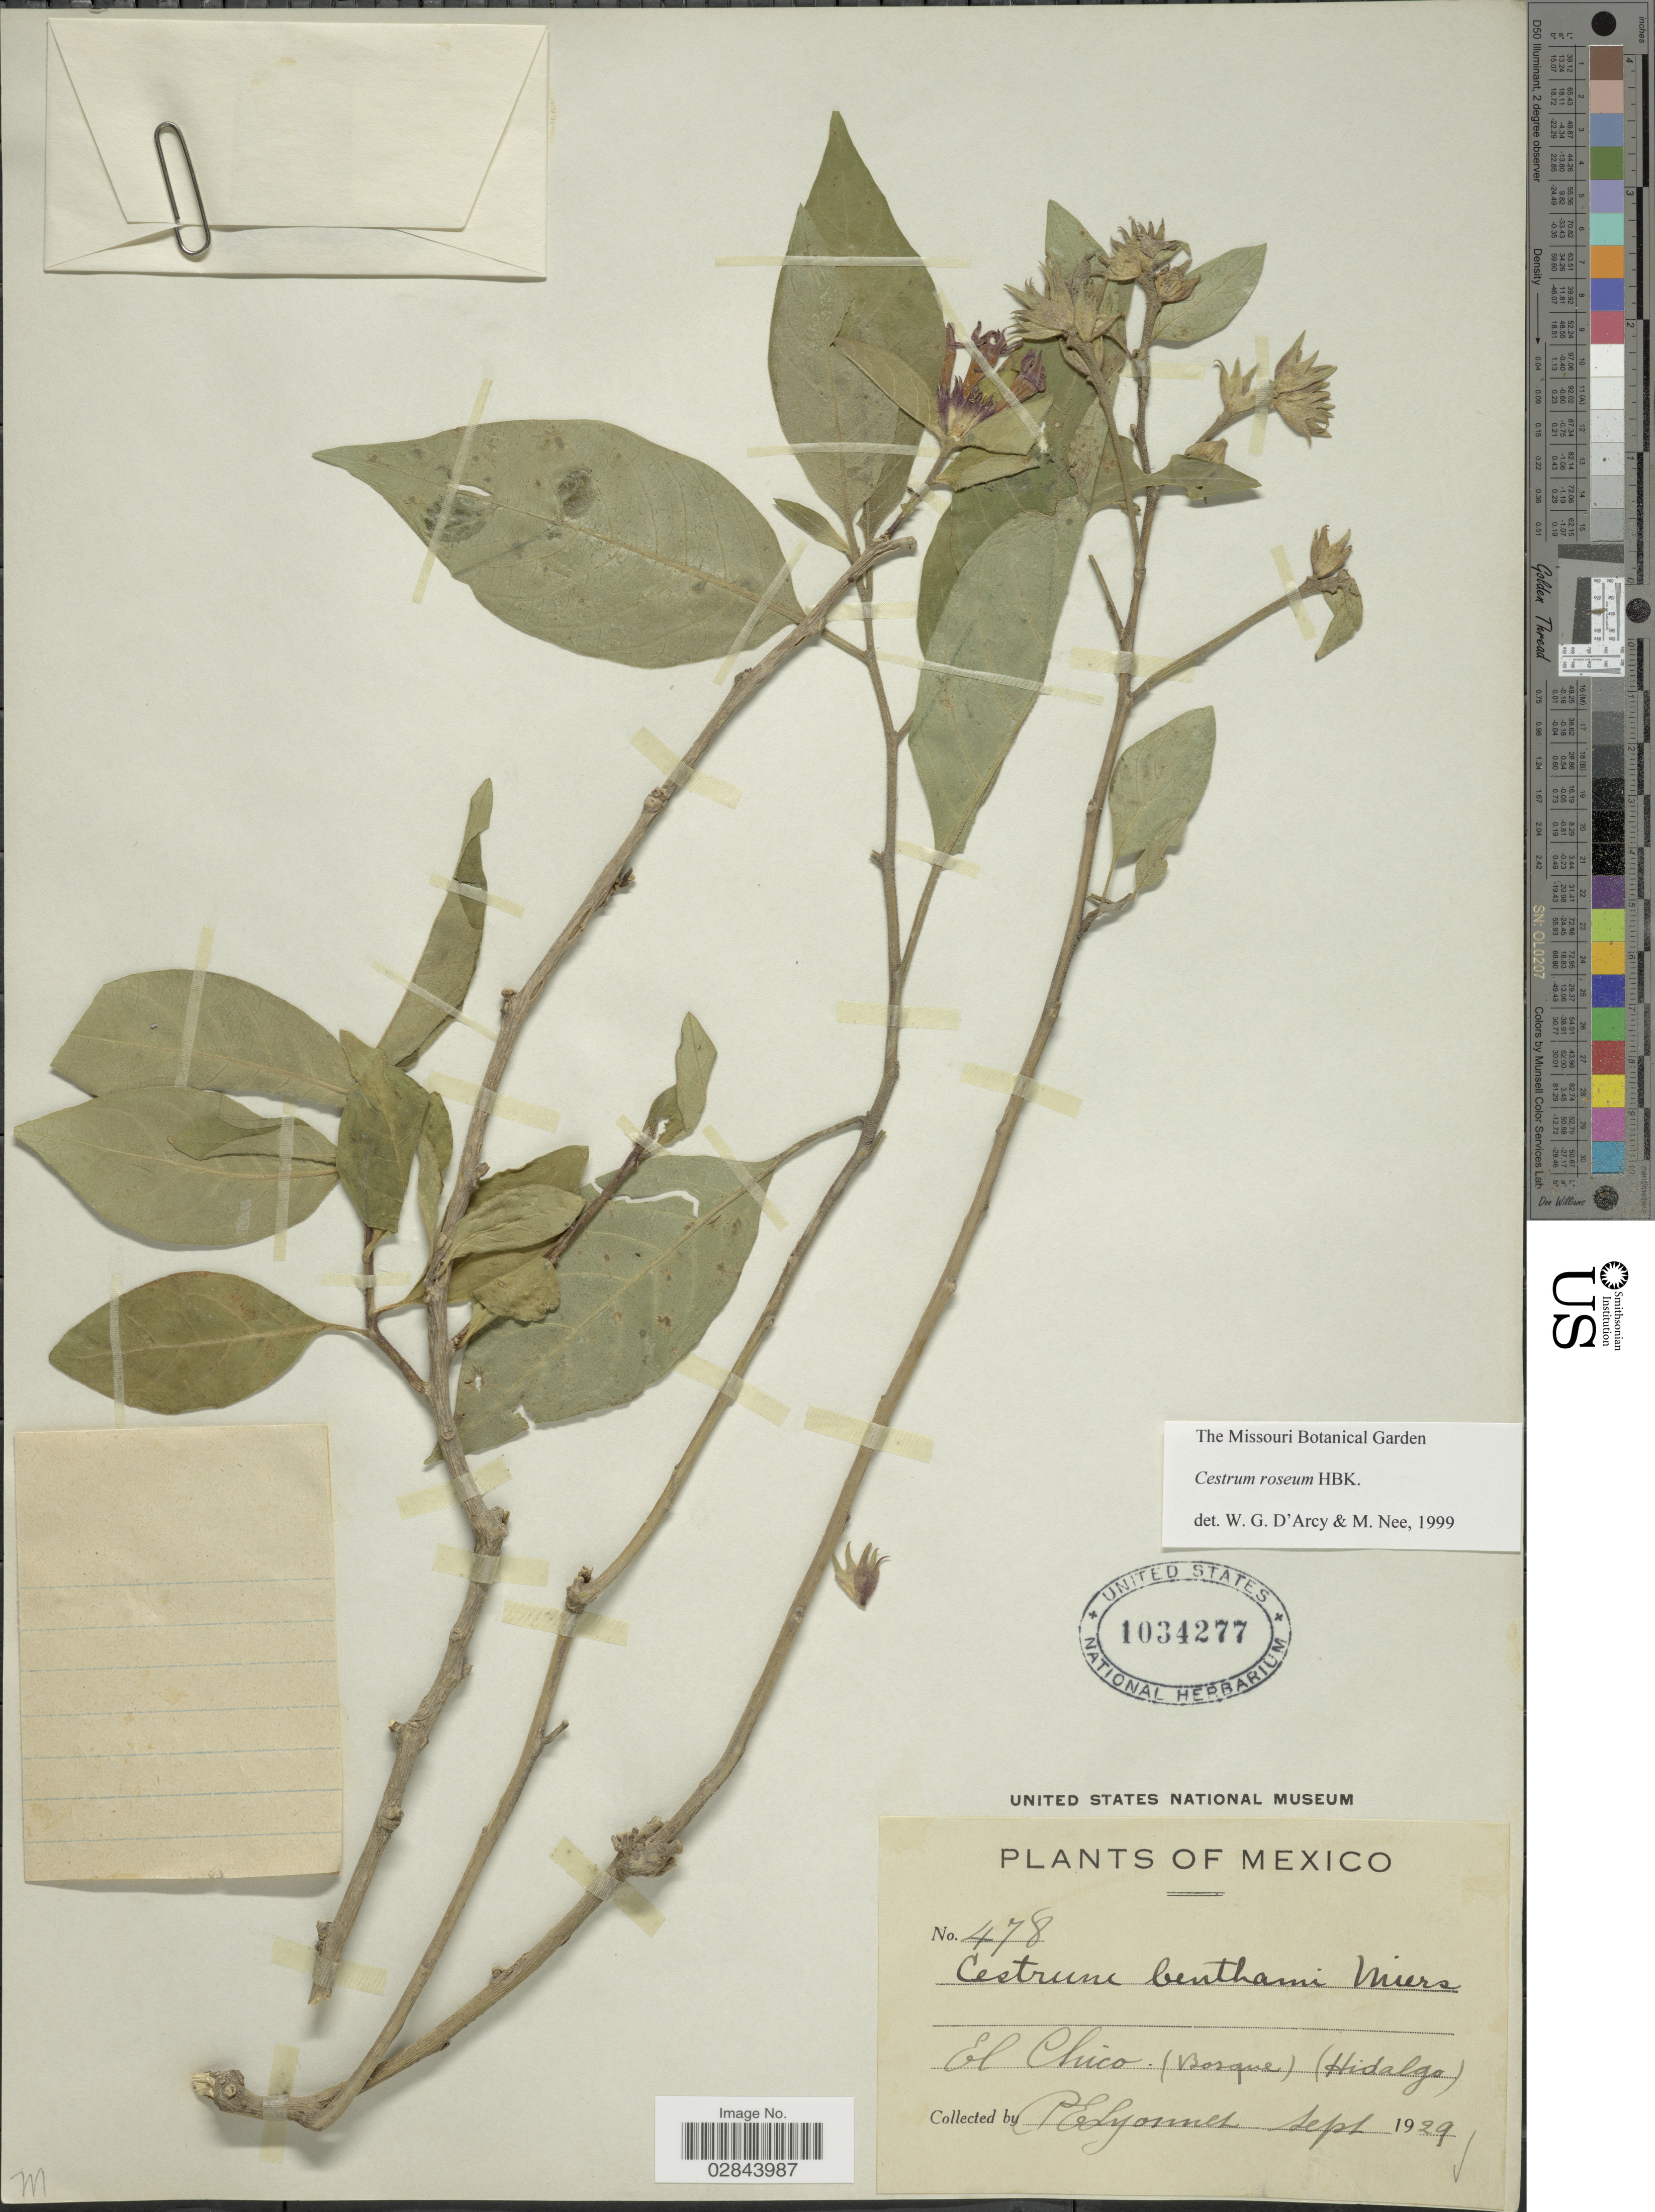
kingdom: Plantae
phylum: Tracheophyta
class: Magnoliopsida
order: Solanales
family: Solanaceae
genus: Cestrum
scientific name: Cestrum roseum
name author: Kunth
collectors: P. Lyonnet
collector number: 478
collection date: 1929-09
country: Mexico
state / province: Hidalgo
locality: El Chico.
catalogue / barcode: US 1034277